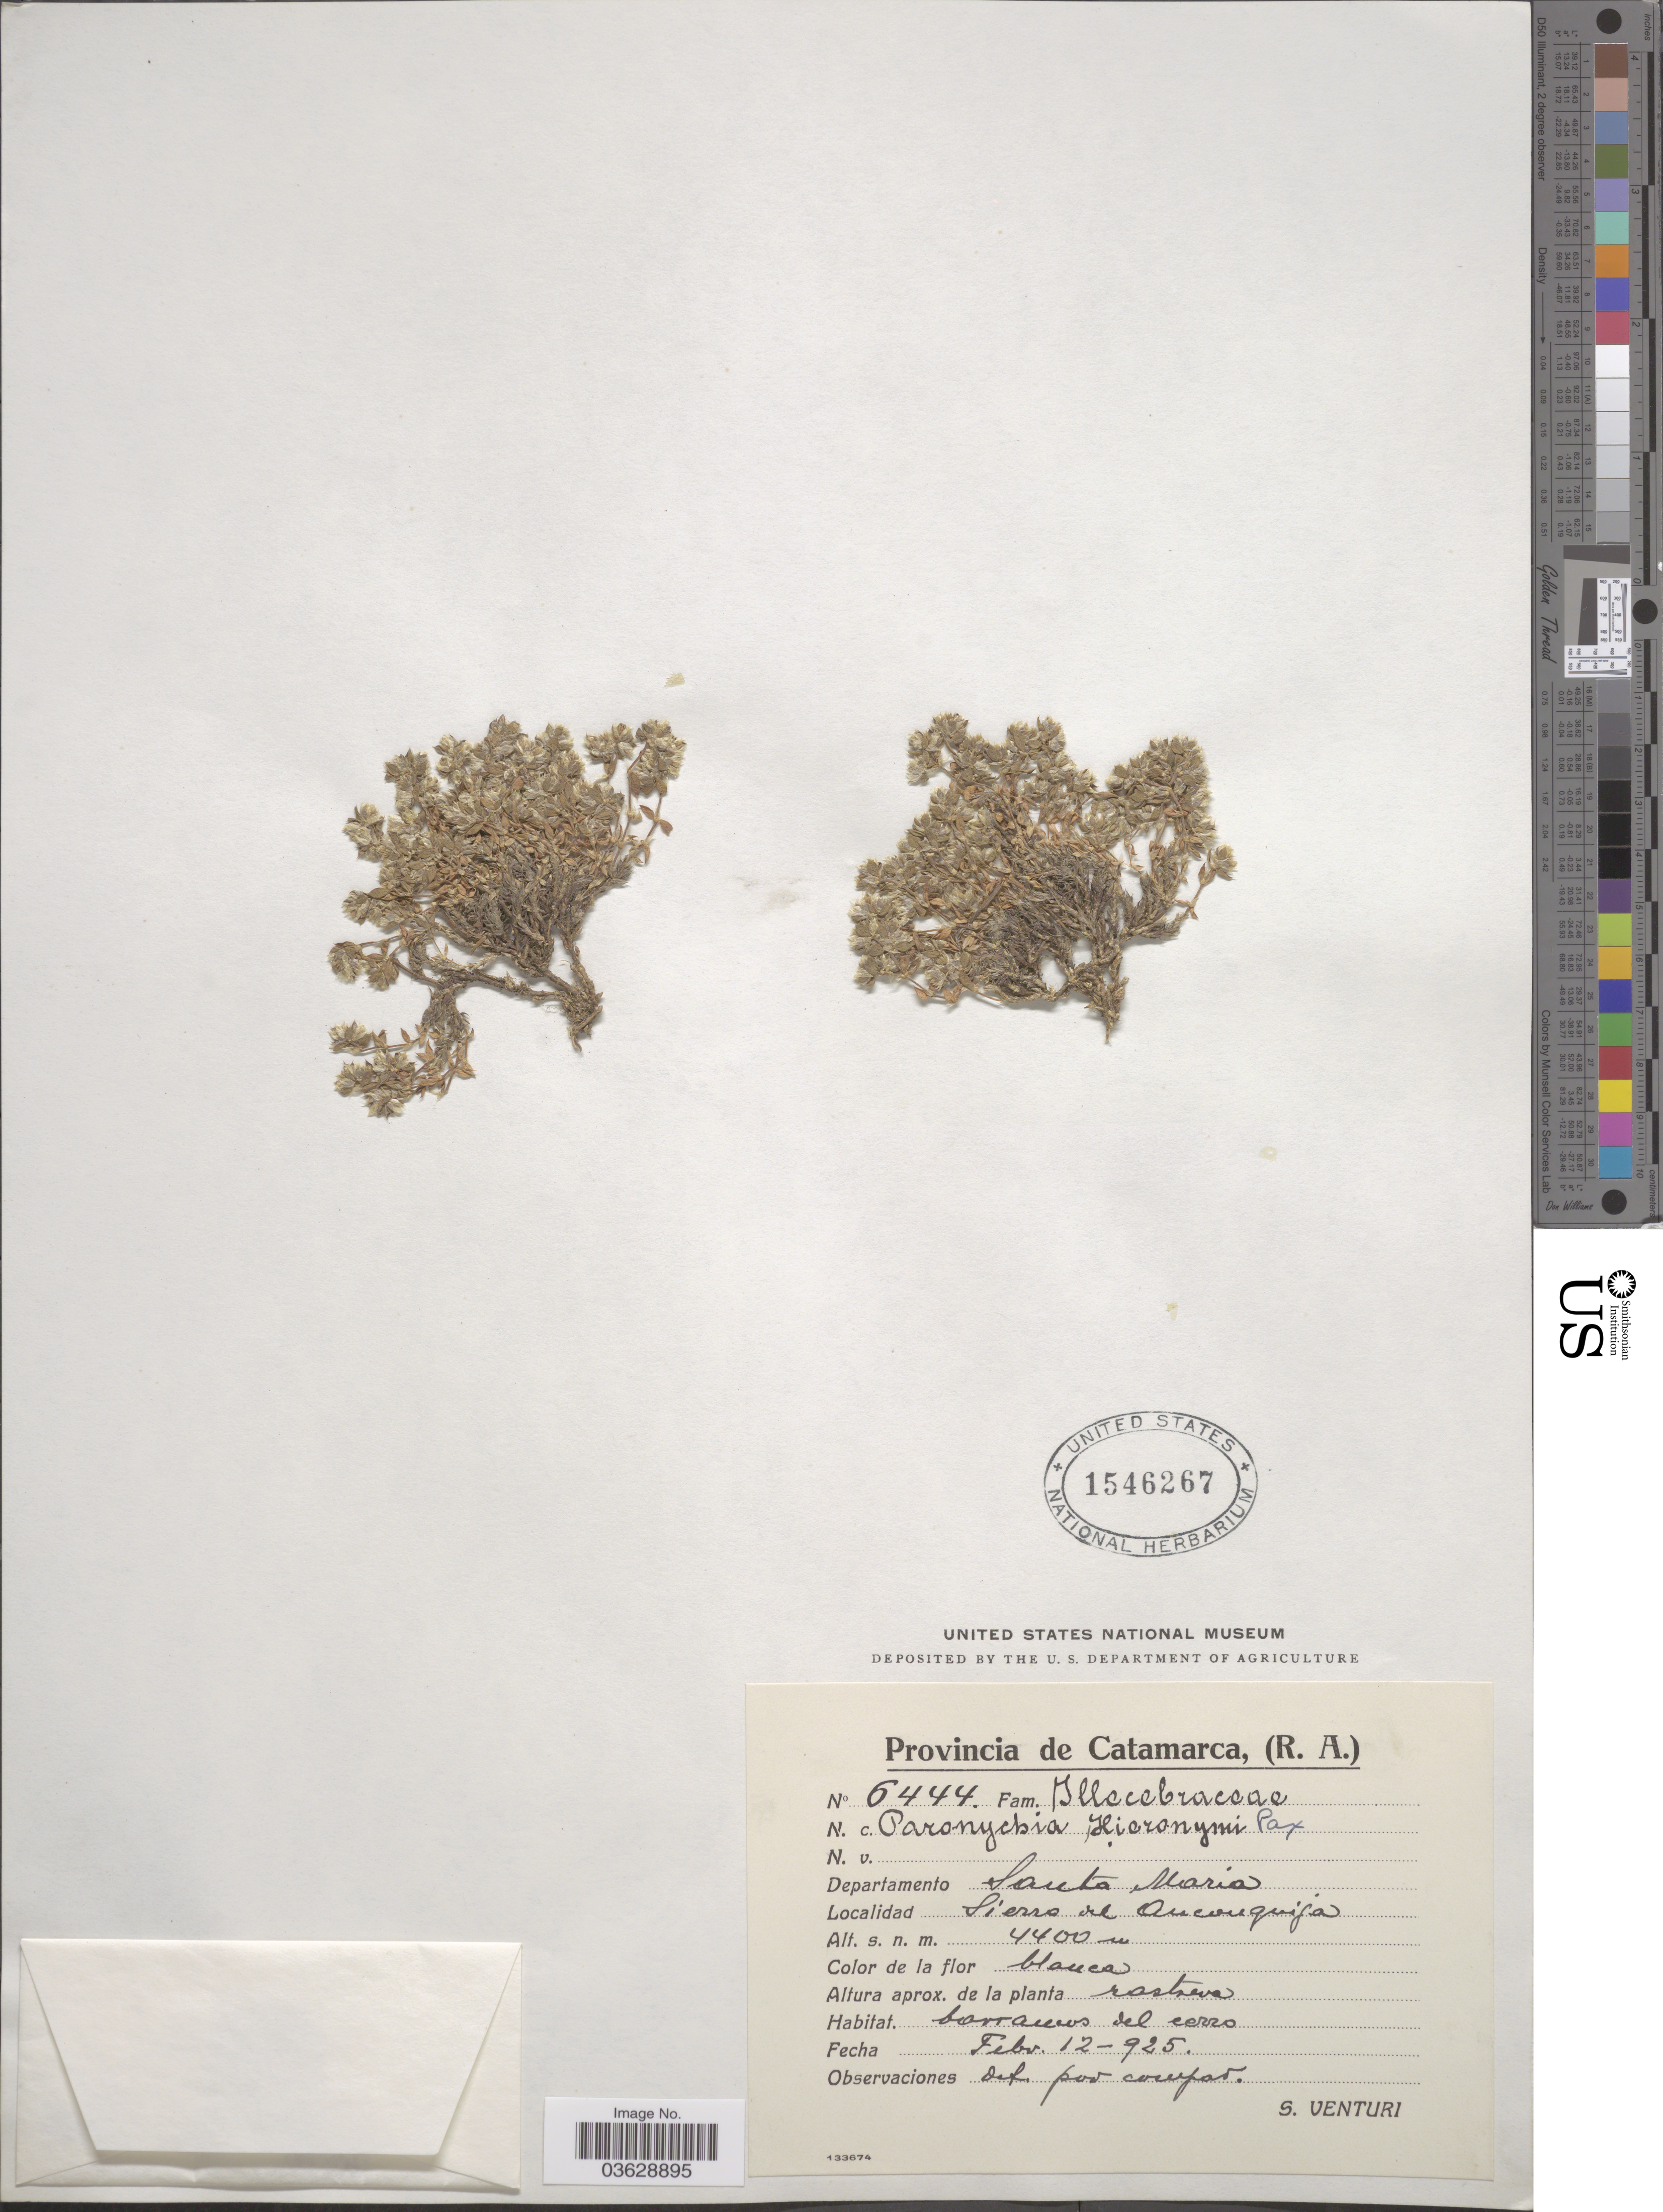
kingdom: Plantae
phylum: Tracheophyta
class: Magnoliopsida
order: Caryophyllales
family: Caryophyllaceae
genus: Paronychia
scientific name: Paronychia hieronymi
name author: Pax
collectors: S. Venturi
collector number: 6444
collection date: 1925-02-12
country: Argentina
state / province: Catamarca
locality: Departamento Santa Maria. Sierra del Anconquija.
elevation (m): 4400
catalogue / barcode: US 1546267